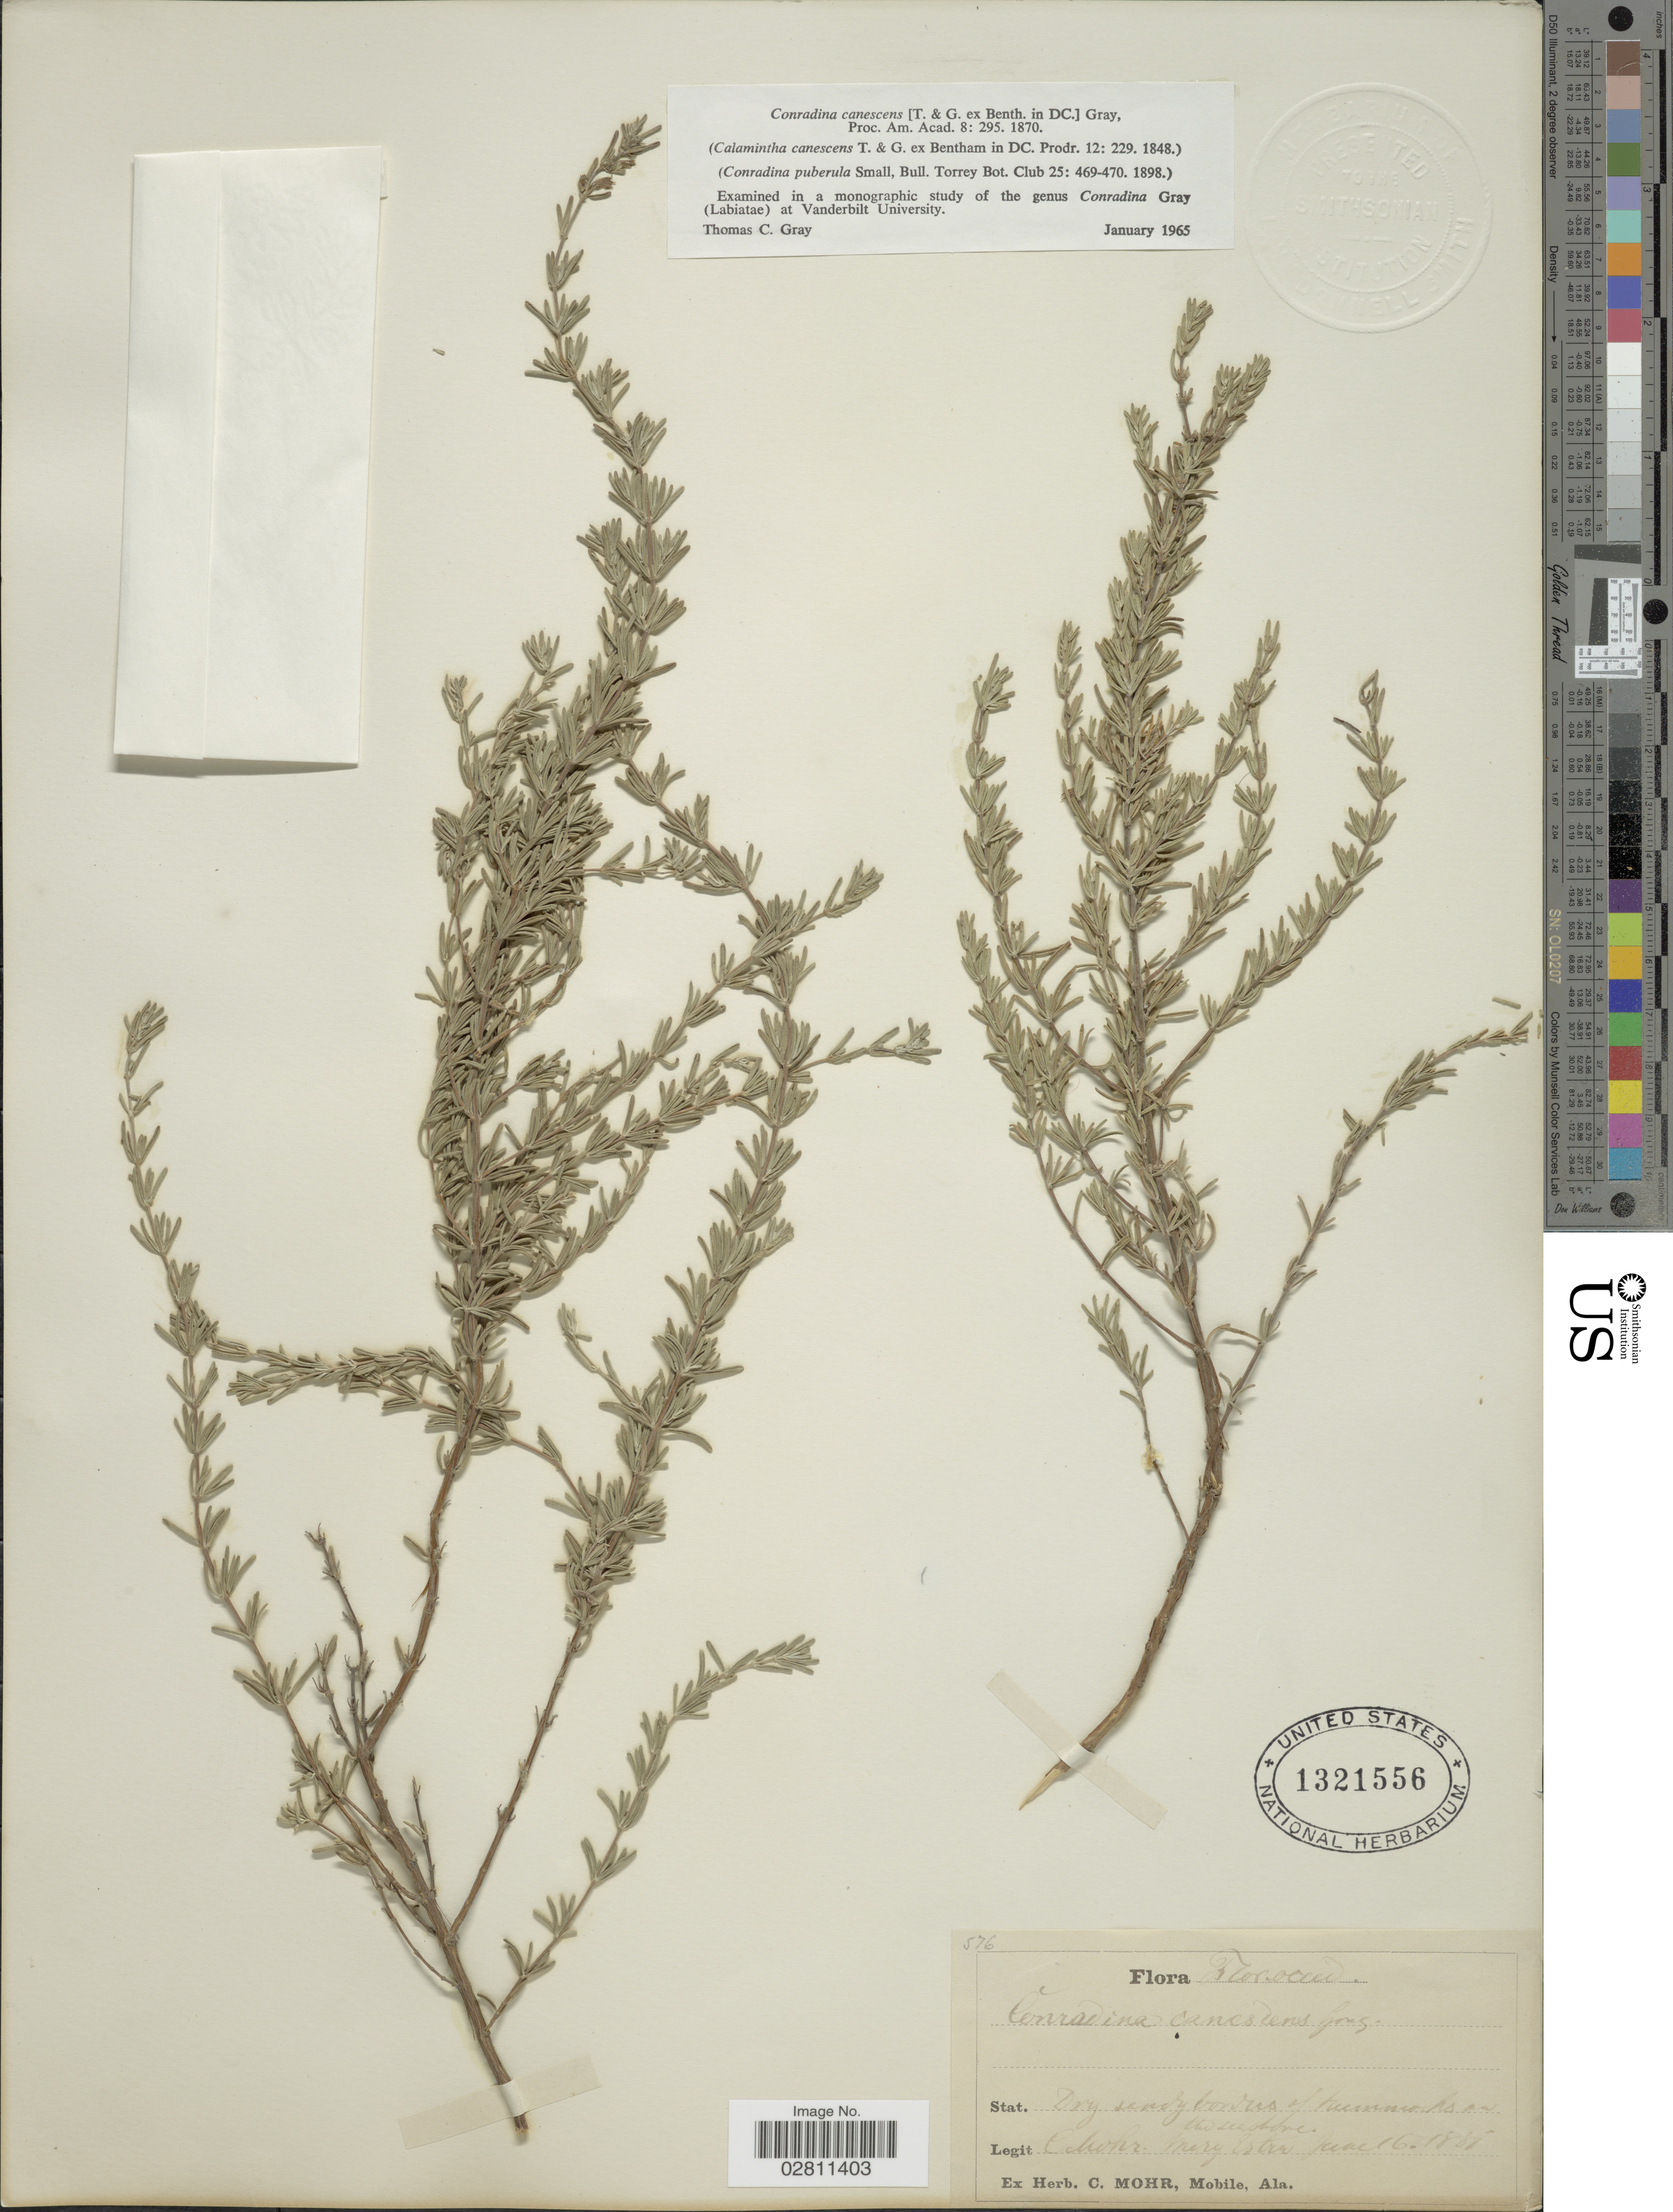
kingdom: Plantae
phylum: Tracheophyta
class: Magnoliopsida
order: Lamiales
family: Lamiaceae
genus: Conradina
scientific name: Conradina canescens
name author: A. Gray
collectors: C. T. Mohr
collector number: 576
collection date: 1889-06-16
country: United States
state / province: Florida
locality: Flor. occid. Stat. Dry sandy barrens of Hummocks on the sea shore.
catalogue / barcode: US 1321556